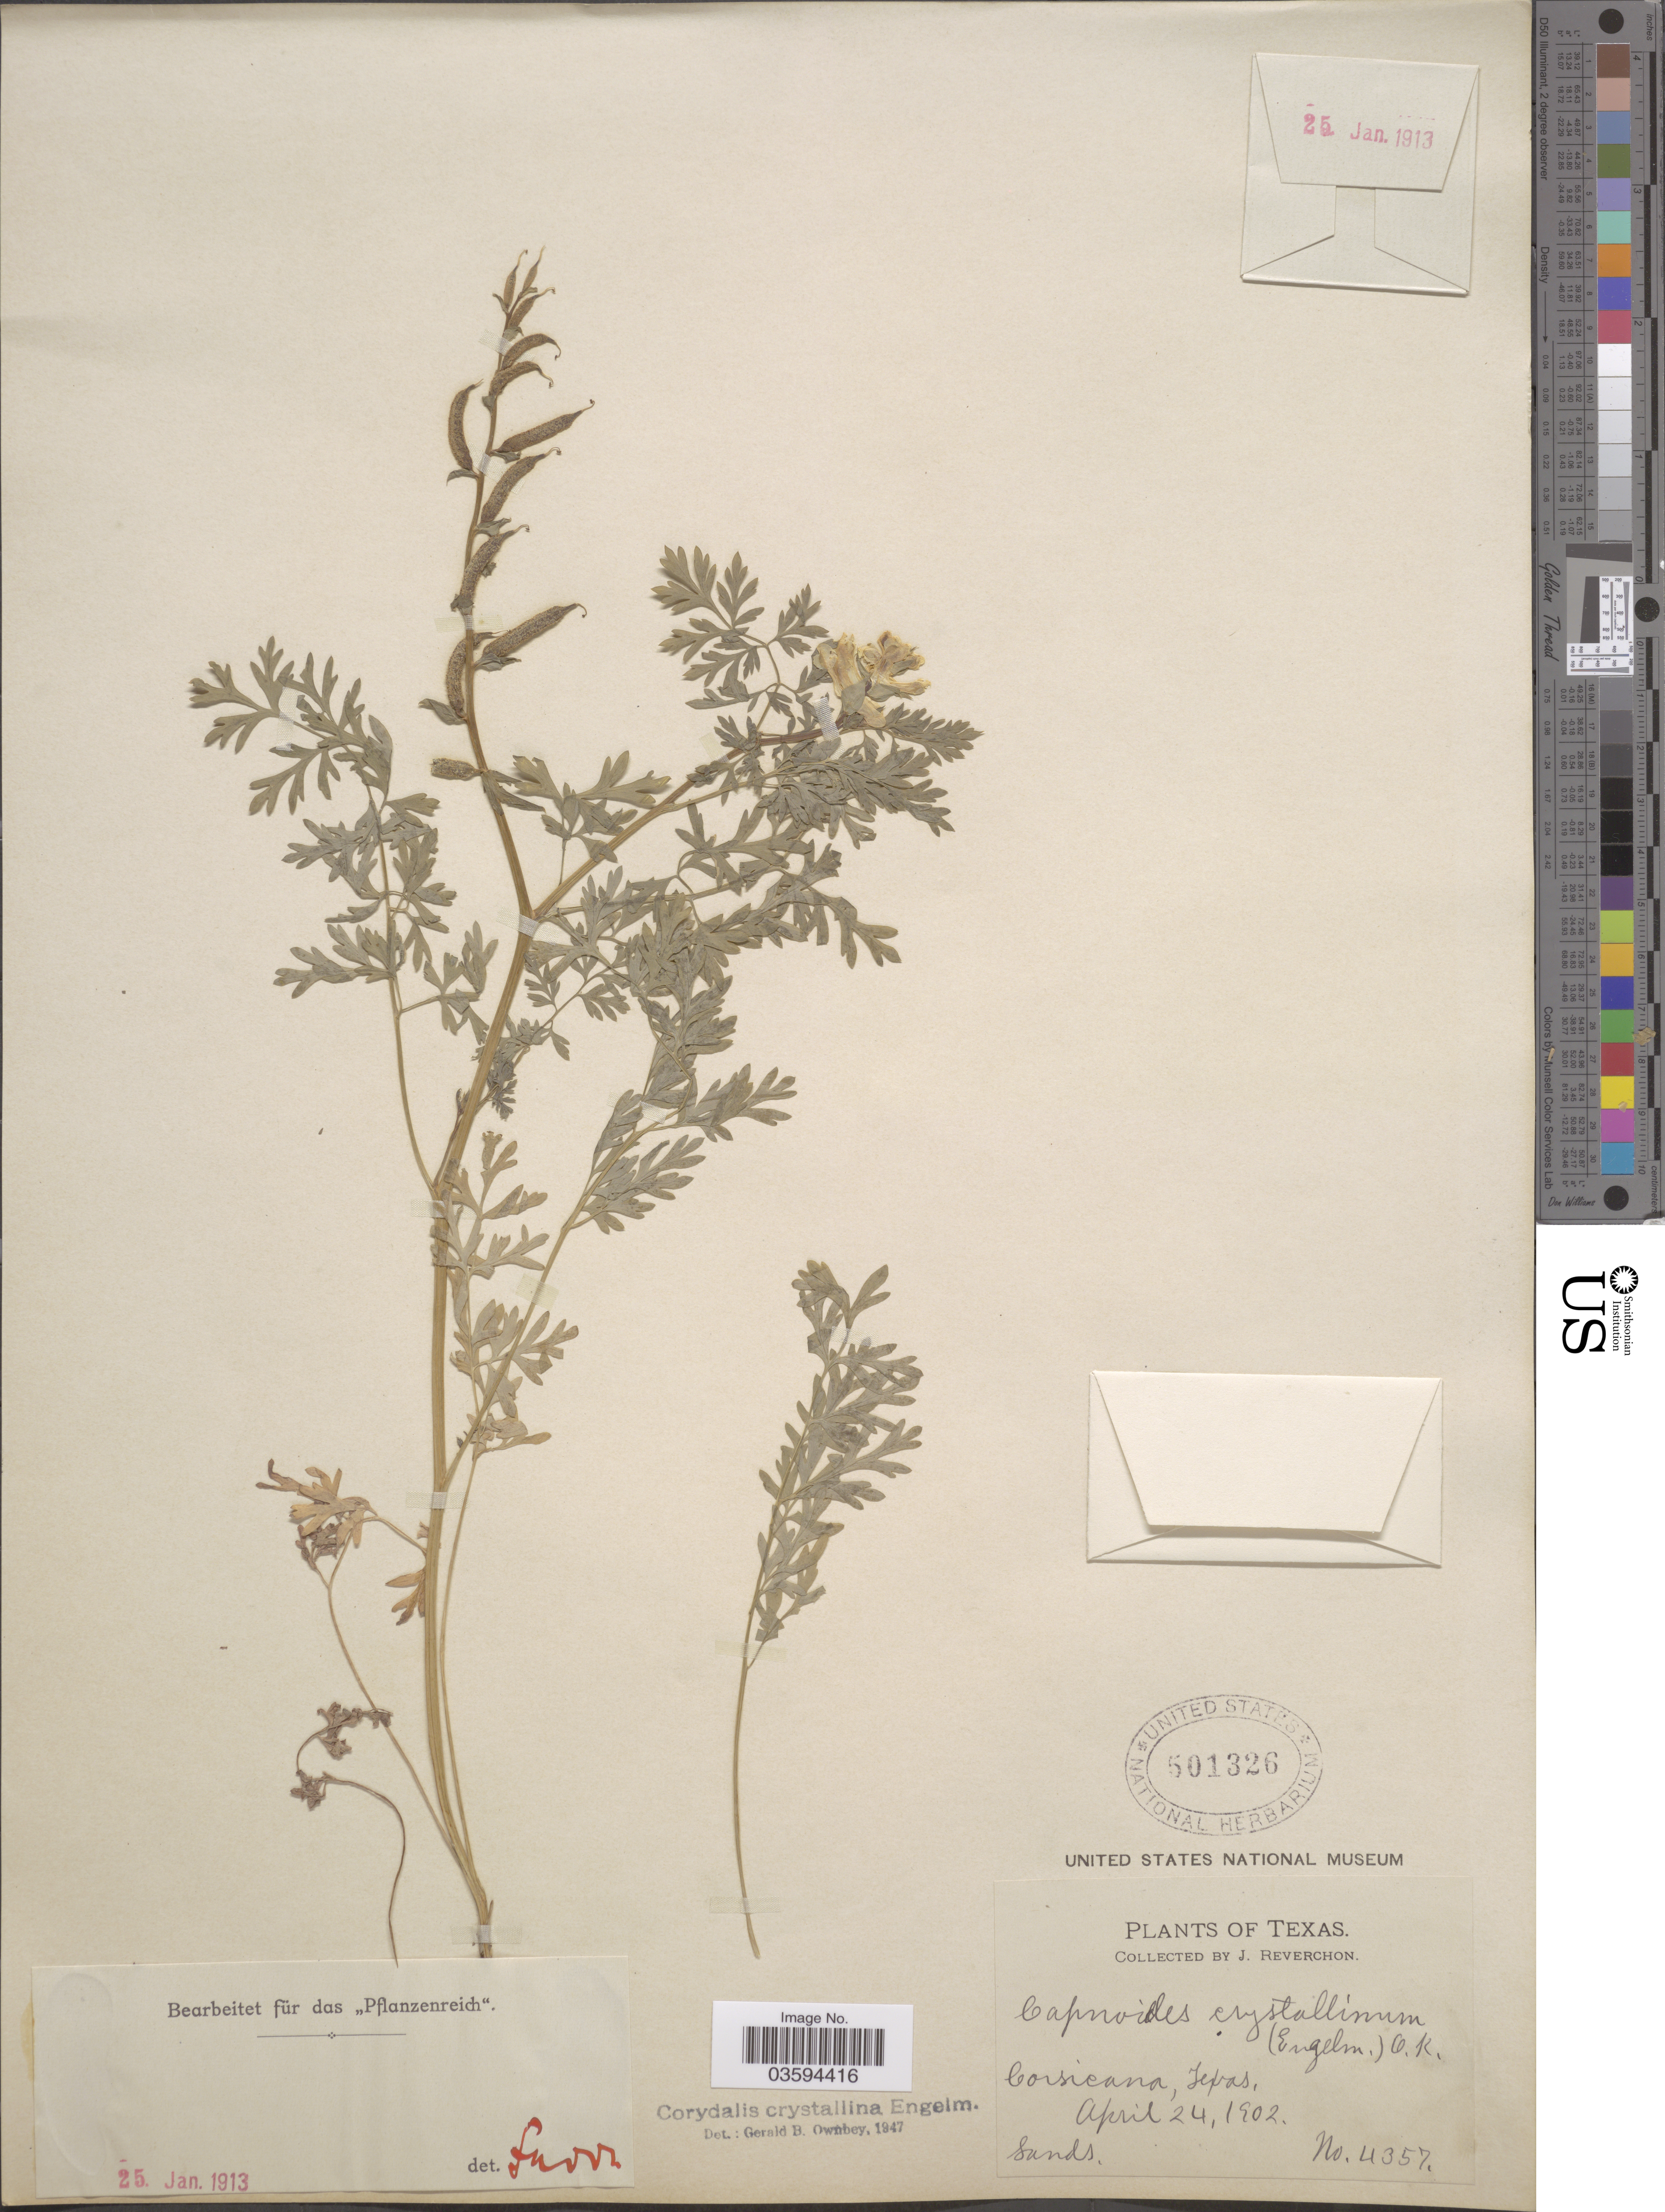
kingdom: Plantae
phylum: Tracheophyta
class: Magnoliopsida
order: Ranunculales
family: Papaveraceae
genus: Corydalis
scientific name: Corydalis crystallina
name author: (Engelm. ex A. Gray) Torr. & A. Gray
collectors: J. Reverchon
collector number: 4357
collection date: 1902-04-24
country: United States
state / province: Texas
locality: Corsicana.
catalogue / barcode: US 501326